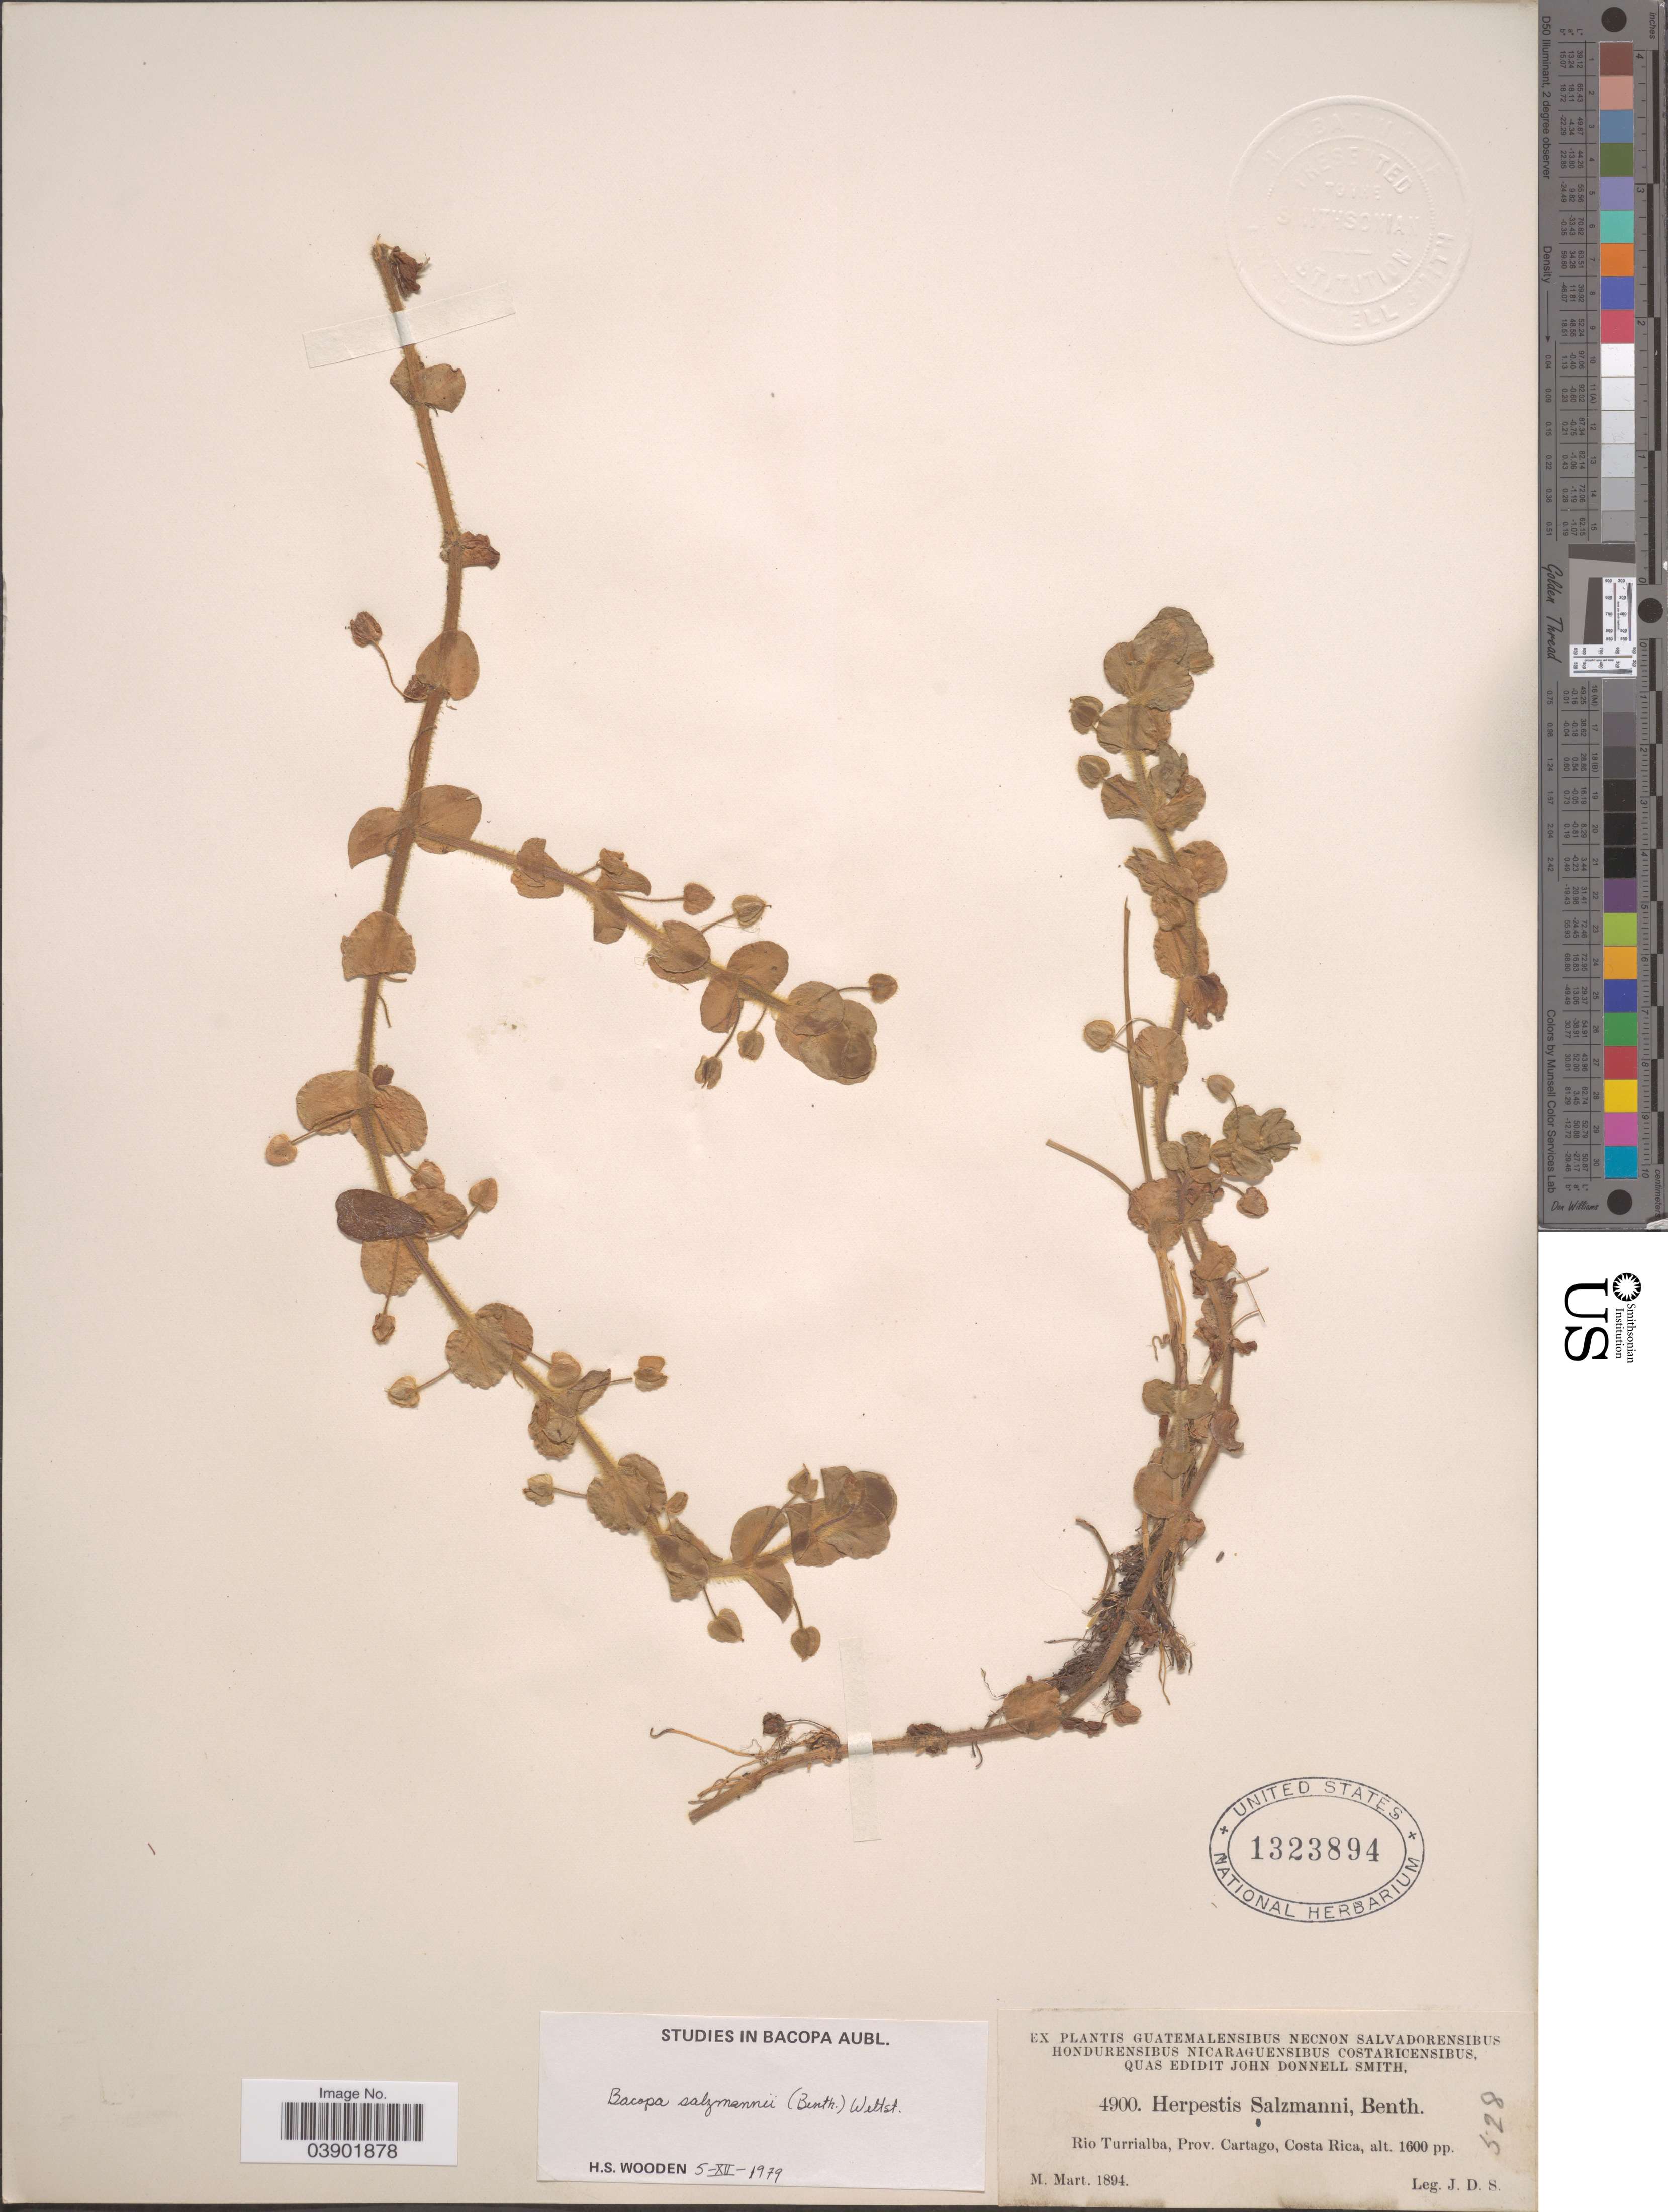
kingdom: Plantae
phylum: Tracheophyta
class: Magnoliopsida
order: Lamiales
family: Plantaginaceae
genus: Bacopa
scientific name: Bacopa salzmannii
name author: (Benth.) Wettst. ex Edwall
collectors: J. Donnell Smith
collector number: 4900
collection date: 1894-03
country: Costa Rica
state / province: Cartago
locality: Rio Turrialba.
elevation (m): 488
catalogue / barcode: US 1323894